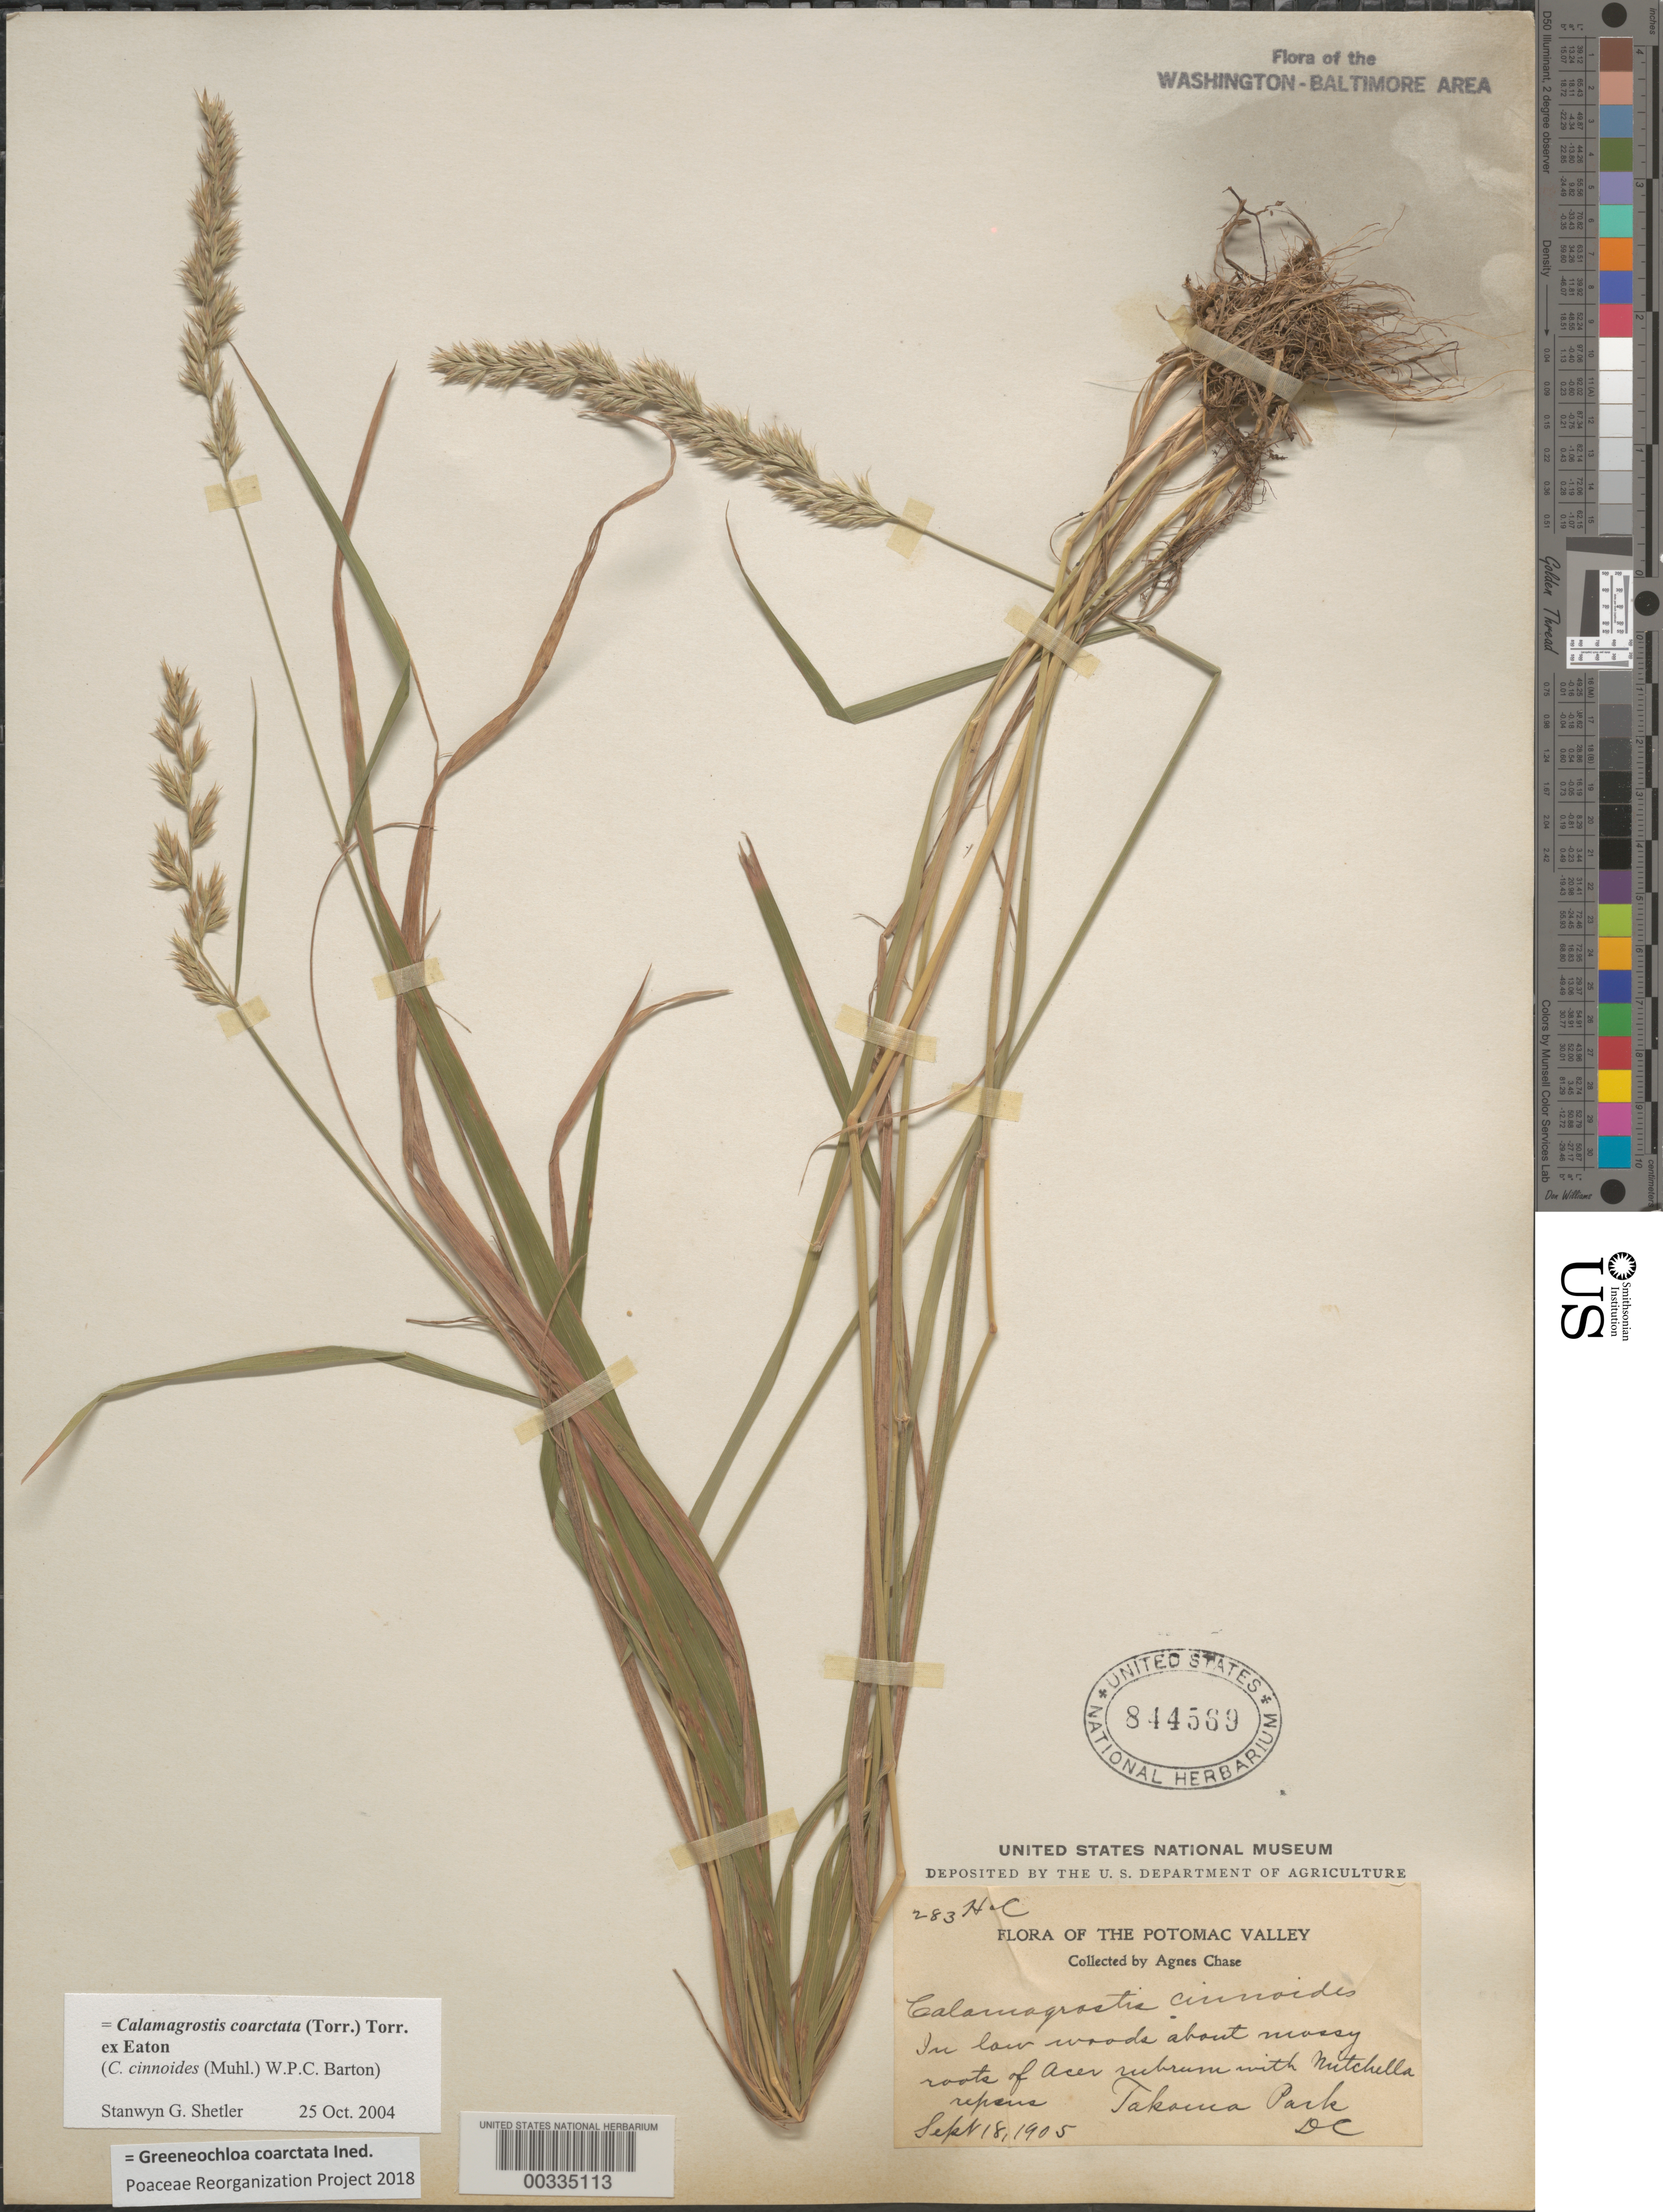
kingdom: Plantae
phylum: Tracheophyta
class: Liliopsida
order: Poales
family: Poaceae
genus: Greeneochloa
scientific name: Greeneochloa coarctata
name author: (Torr. ex Eaton) P.M. Peterson et al.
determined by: Poaceae Reorganization Project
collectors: A. Chase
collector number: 283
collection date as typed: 18 Sep 1905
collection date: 1905-09-18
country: United States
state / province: District of Columbia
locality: Takoma Park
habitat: Low woods about mossy roots of acer rubrum with mitchella repens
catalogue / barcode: US 844569